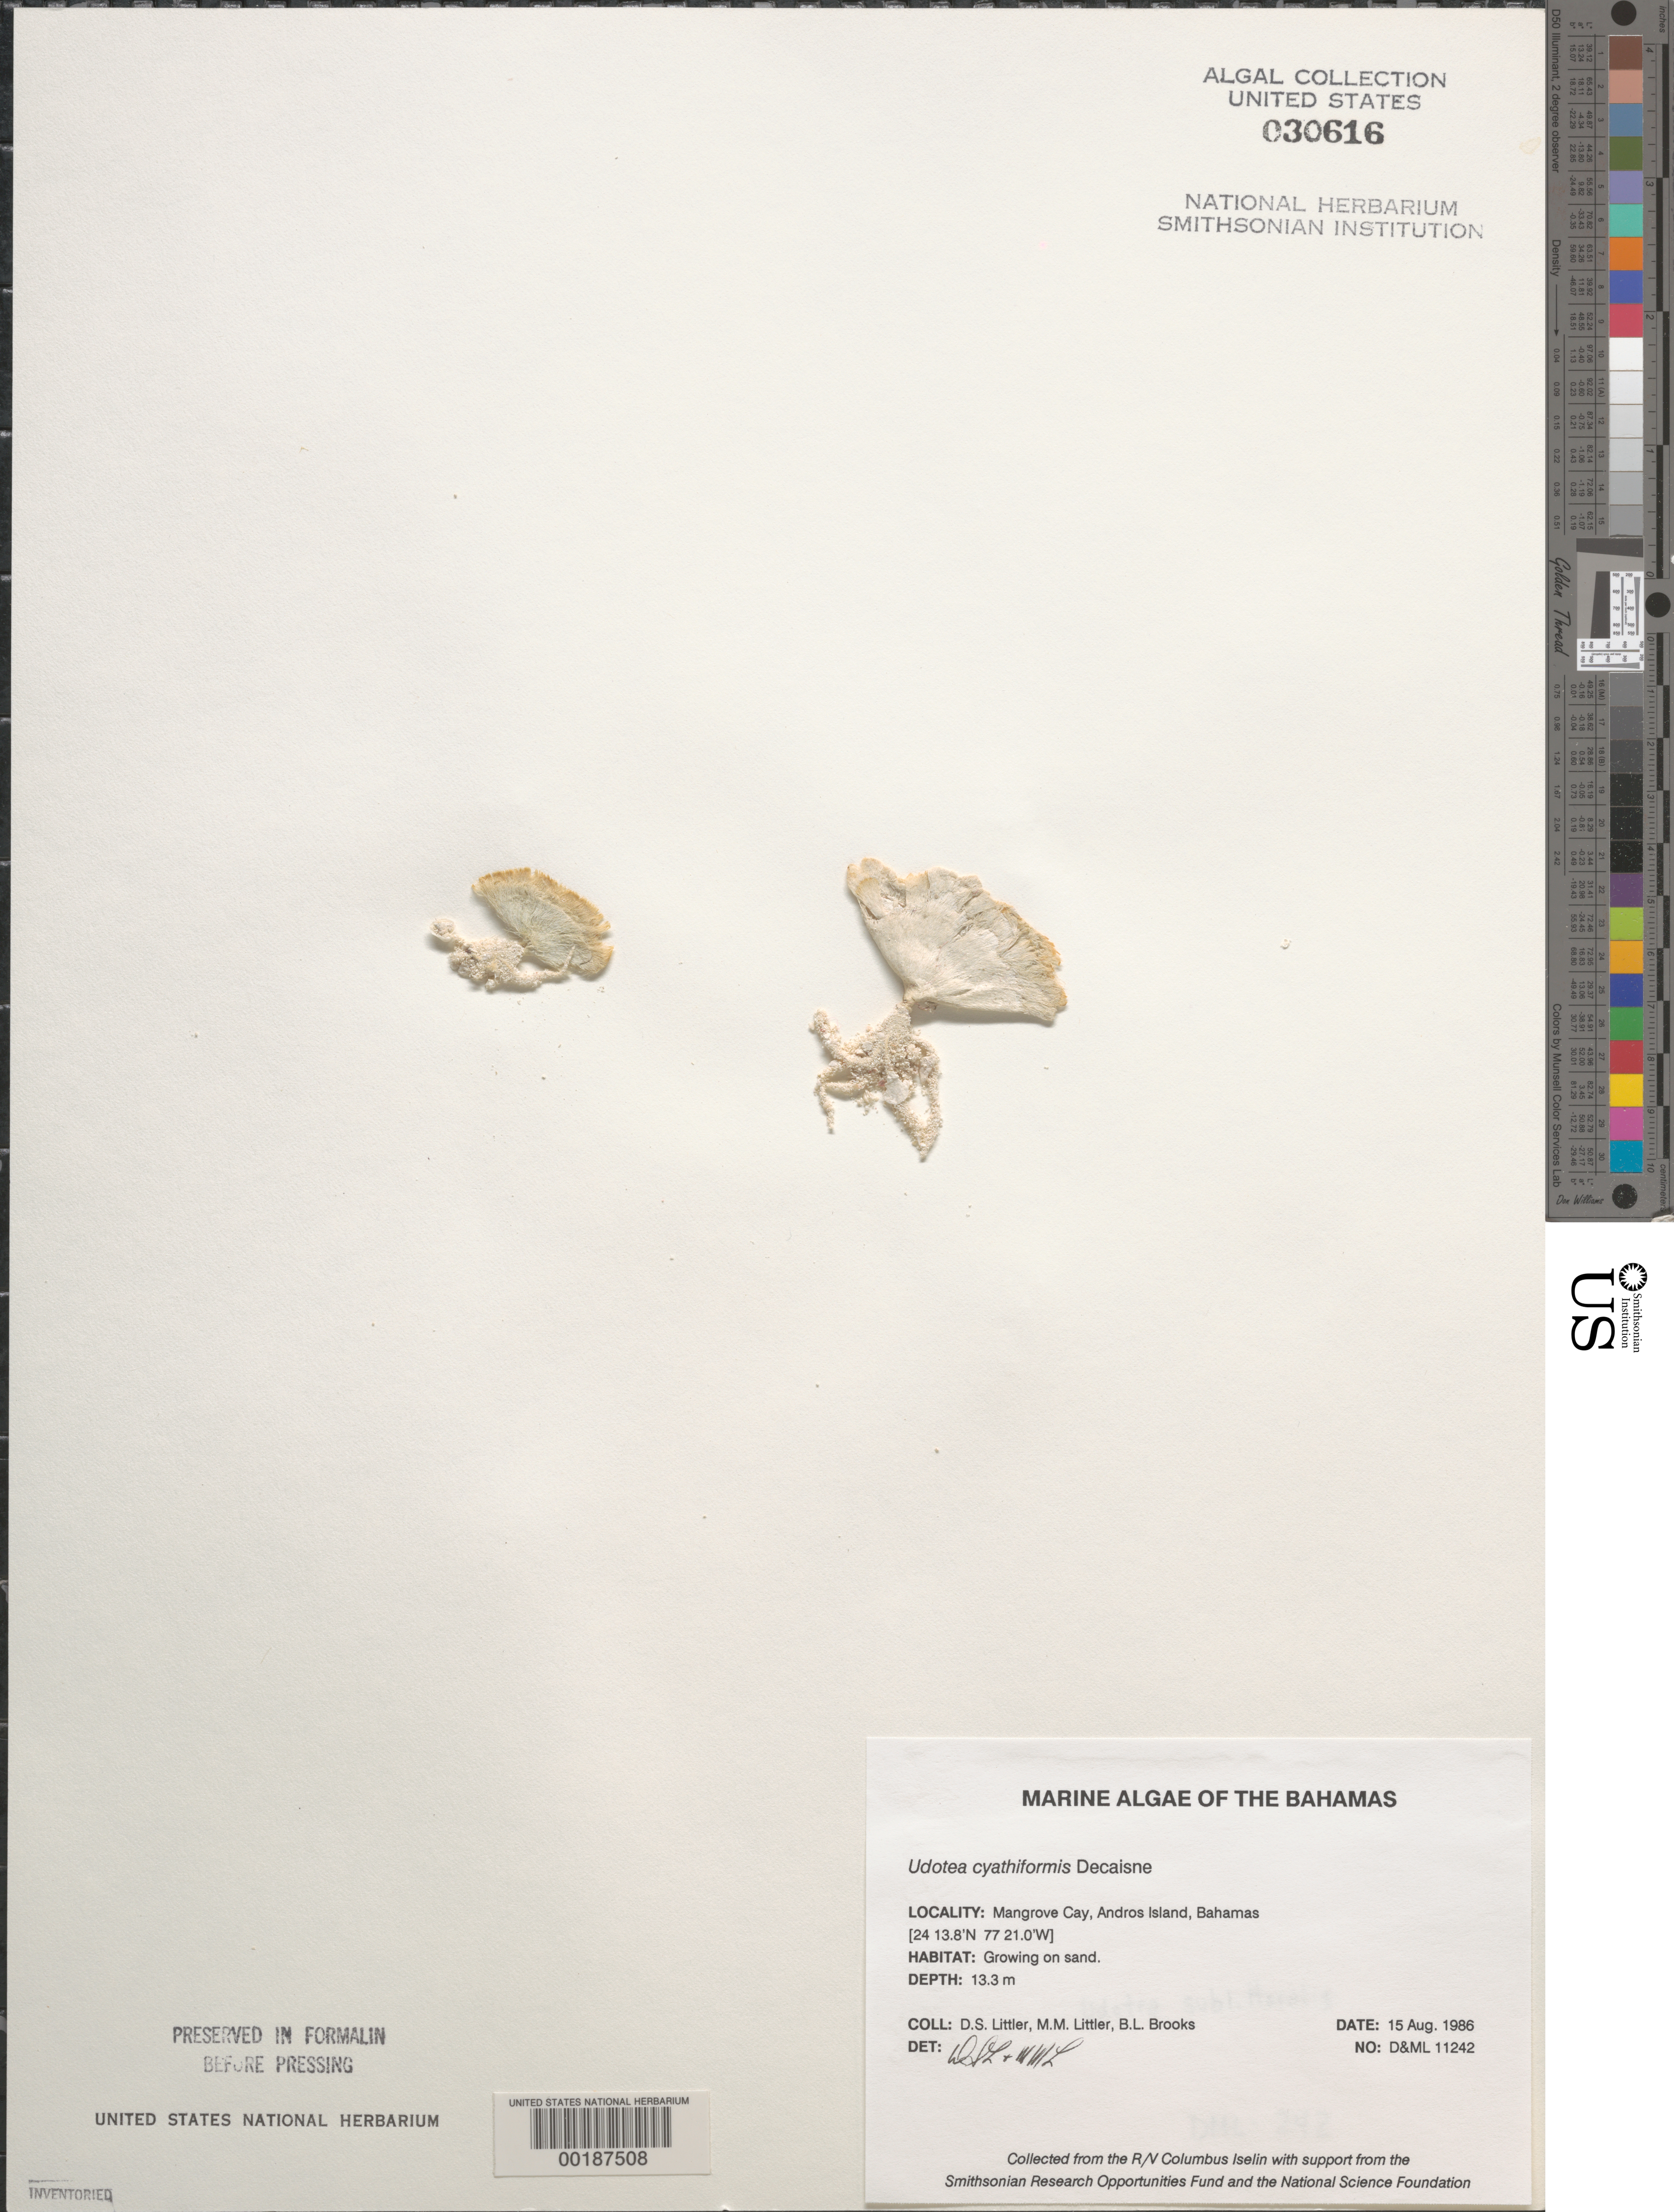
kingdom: Plantae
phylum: Chlorophyta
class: Ulvophyceae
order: Bryopsidales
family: Udoteaceae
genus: Udotea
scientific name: Udotea cyathiformis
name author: Decne.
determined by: Littler, D. S.; Littler, M. M.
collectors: D. S. Littler, M. M. Littler & B. Brooks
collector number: D&ML 11242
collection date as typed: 15 Aug 1986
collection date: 1986-08-15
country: Bahamas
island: Mangrove Cay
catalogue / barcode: US 30616